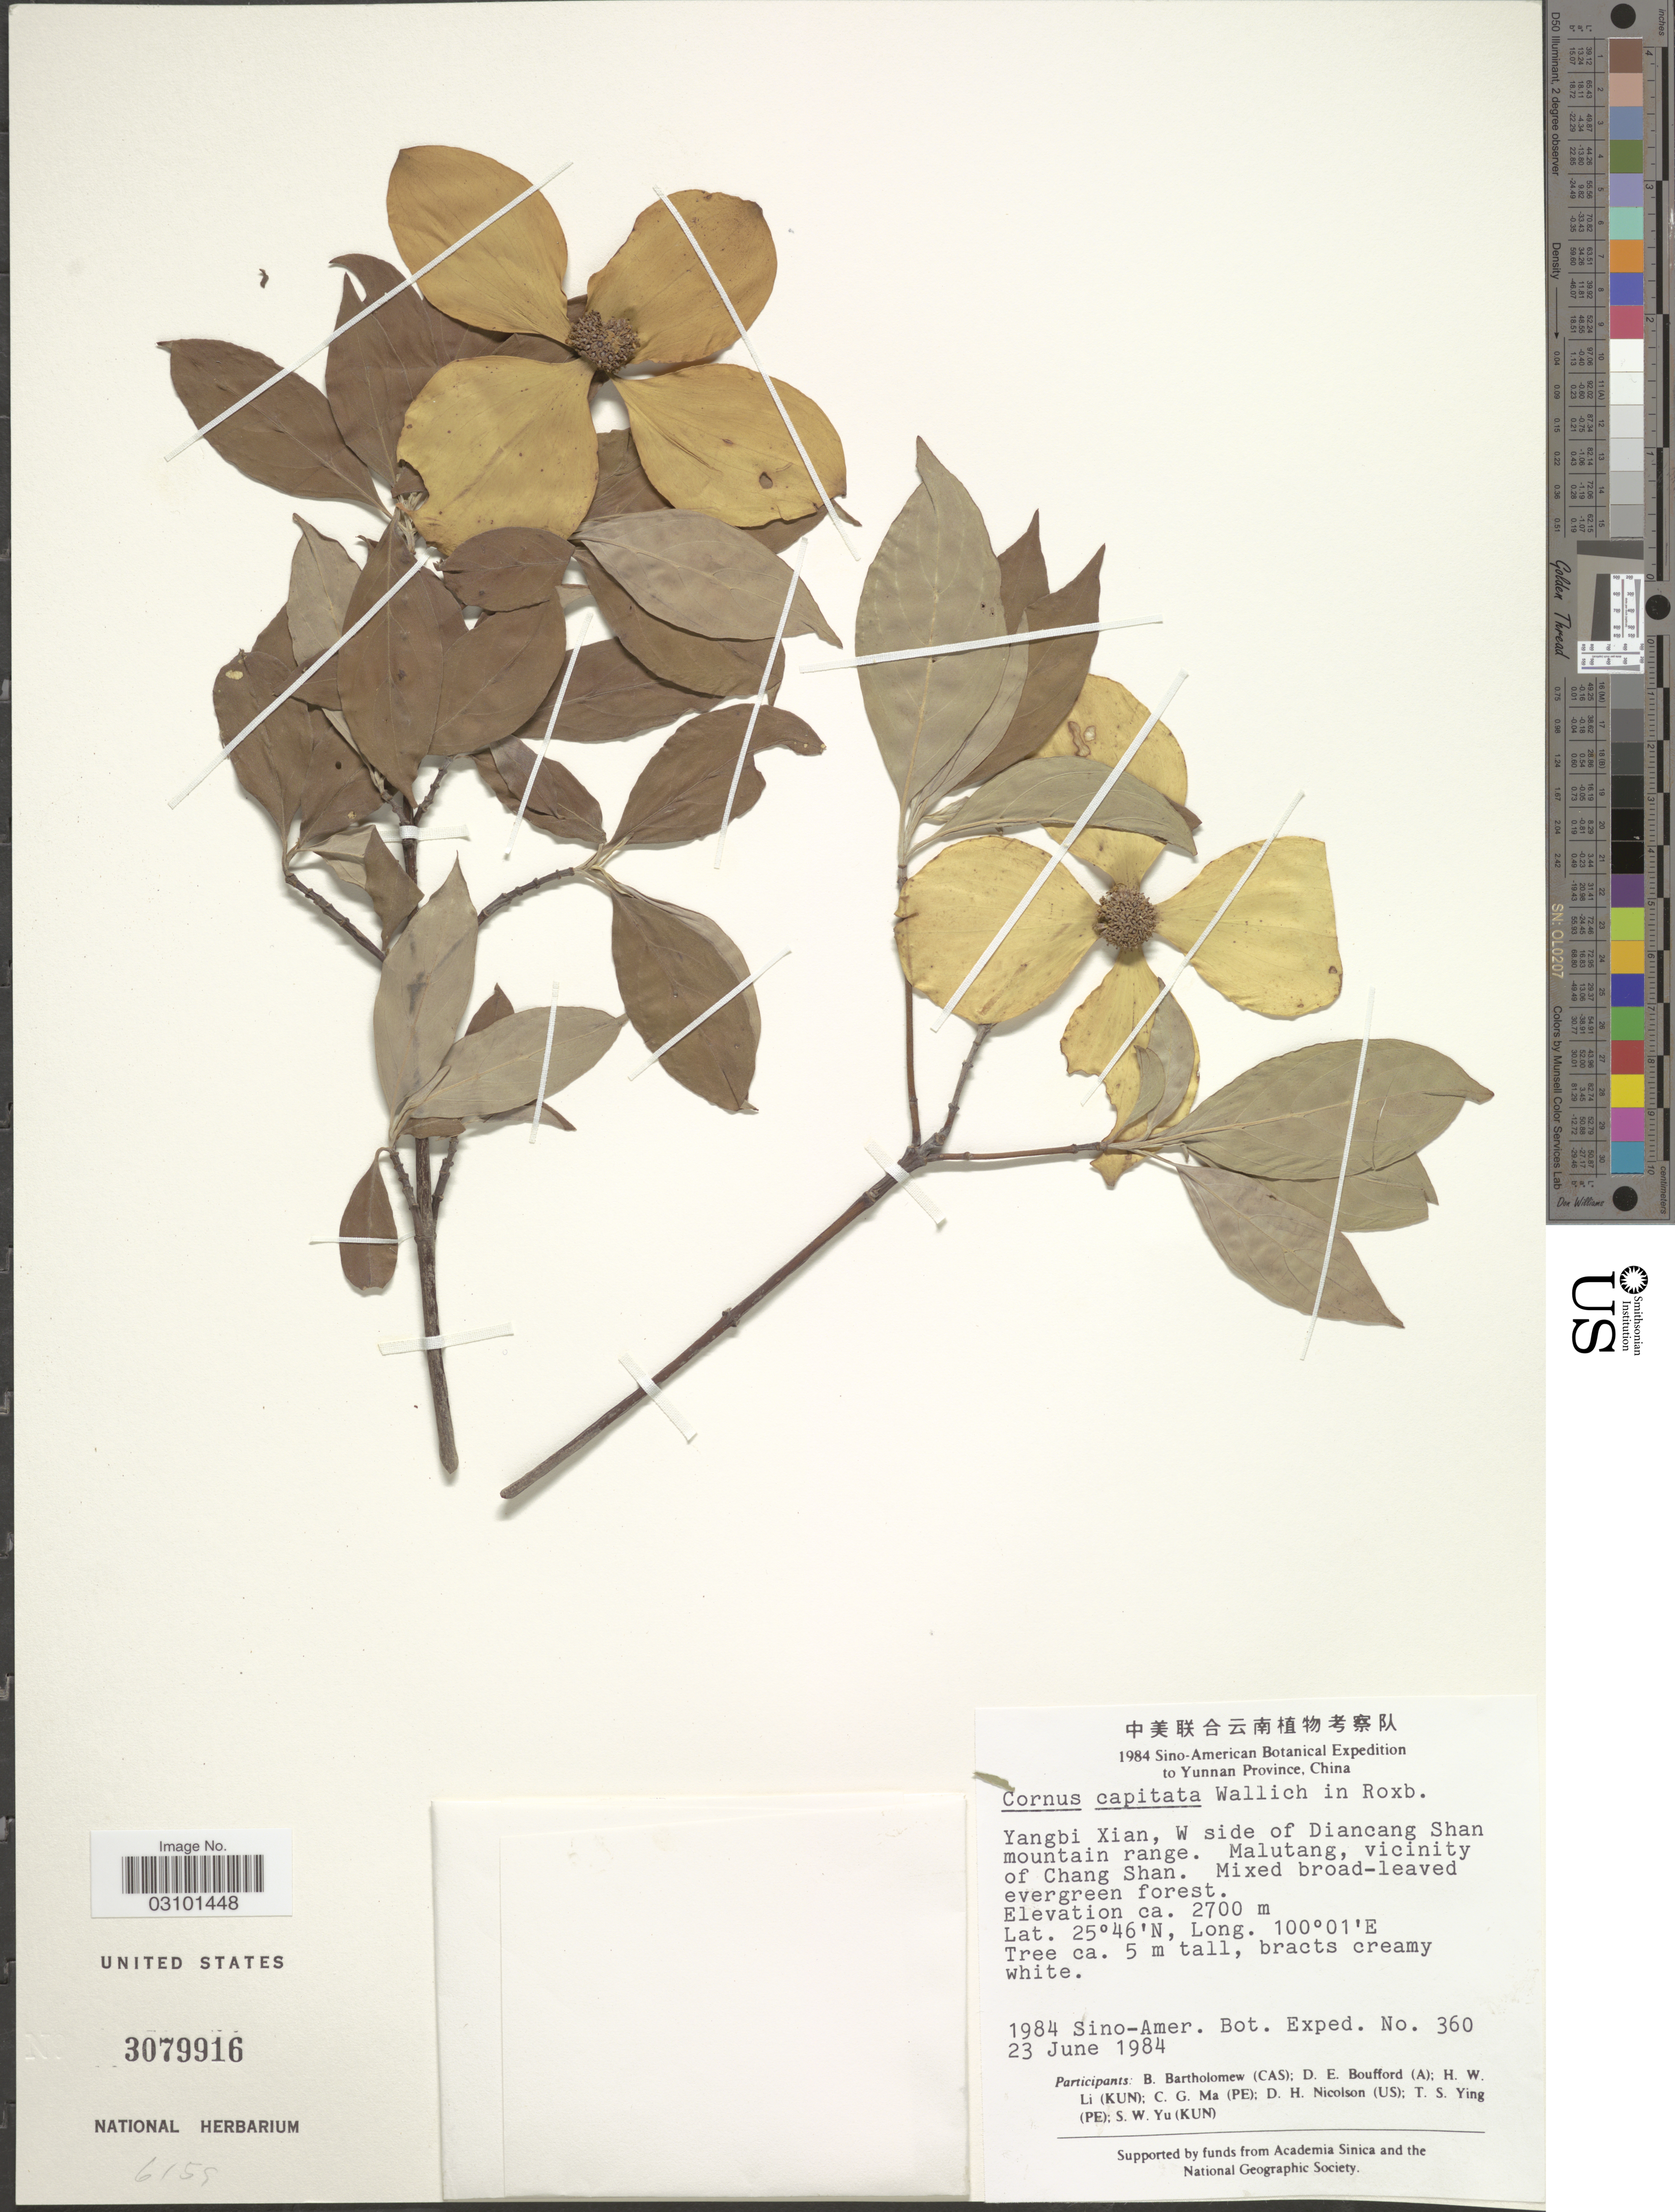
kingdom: Plantae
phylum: Tracheophyta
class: Magnoliopsida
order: Cornales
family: Cornaceae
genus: Cornus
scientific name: Cornus capitata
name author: Wall.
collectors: Sino-Amer. Bot. Exped. 1984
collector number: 360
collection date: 1984-06-23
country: China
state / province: Yunnan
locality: Yunnan Province. Yangbi Xian, W side of Diancang Shan mountain range. Malutang, vicinity of Chang Shan.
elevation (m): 2700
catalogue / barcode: US 3079916